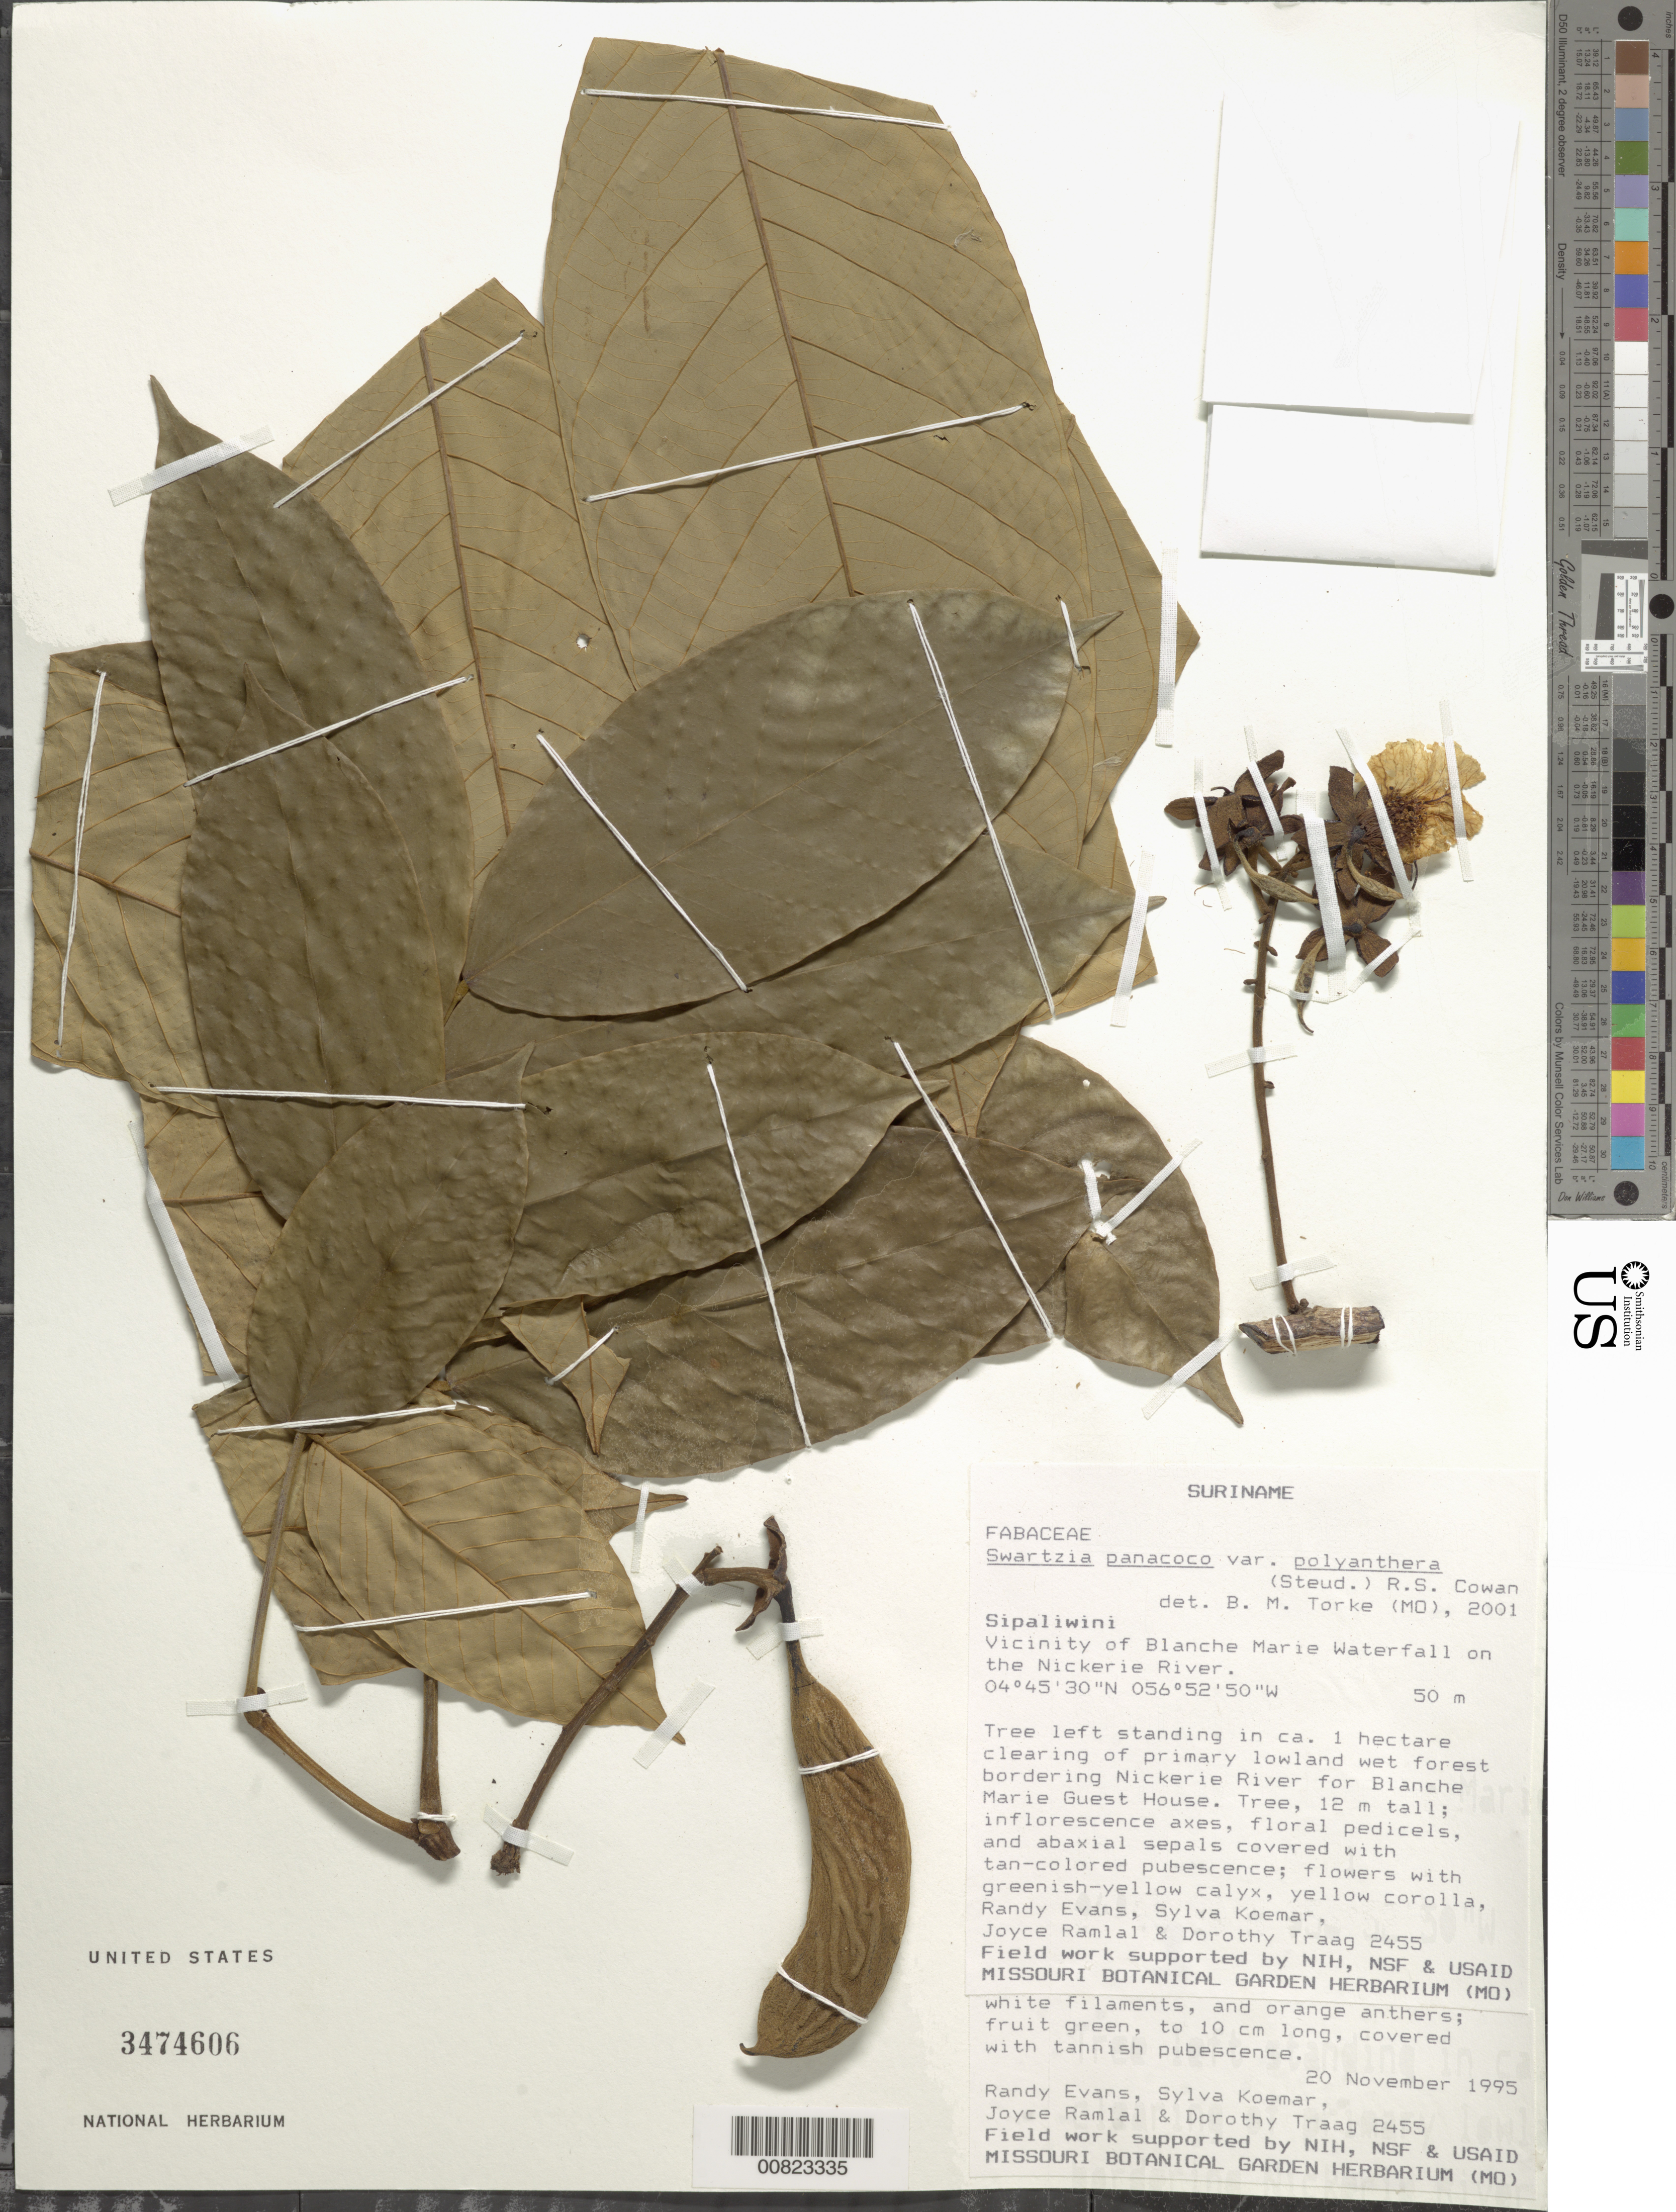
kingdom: Plantae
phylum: Tracheophyta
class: Magnoliopsida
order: Fabales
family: Fabaceae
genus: Swartzia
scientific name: Swartzia panacoco var. polyanthera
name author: (Steud.) R.S. Cowan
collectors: R. Evans, S. Koemar, J. Ramlal & D. Traag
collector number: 2455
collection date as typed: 20-Nov-95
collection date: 1995-11-20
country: Suriname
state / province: Sipaliwini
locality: Blanche Marie Waterfall, vic., on Nickerie R.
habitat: Tree left standing in ca. 1 hectare clearing of primary lowland wet forest bordering Nickerie R. for Blanche Marie Guest House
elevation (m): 50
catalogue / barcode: US 3474606